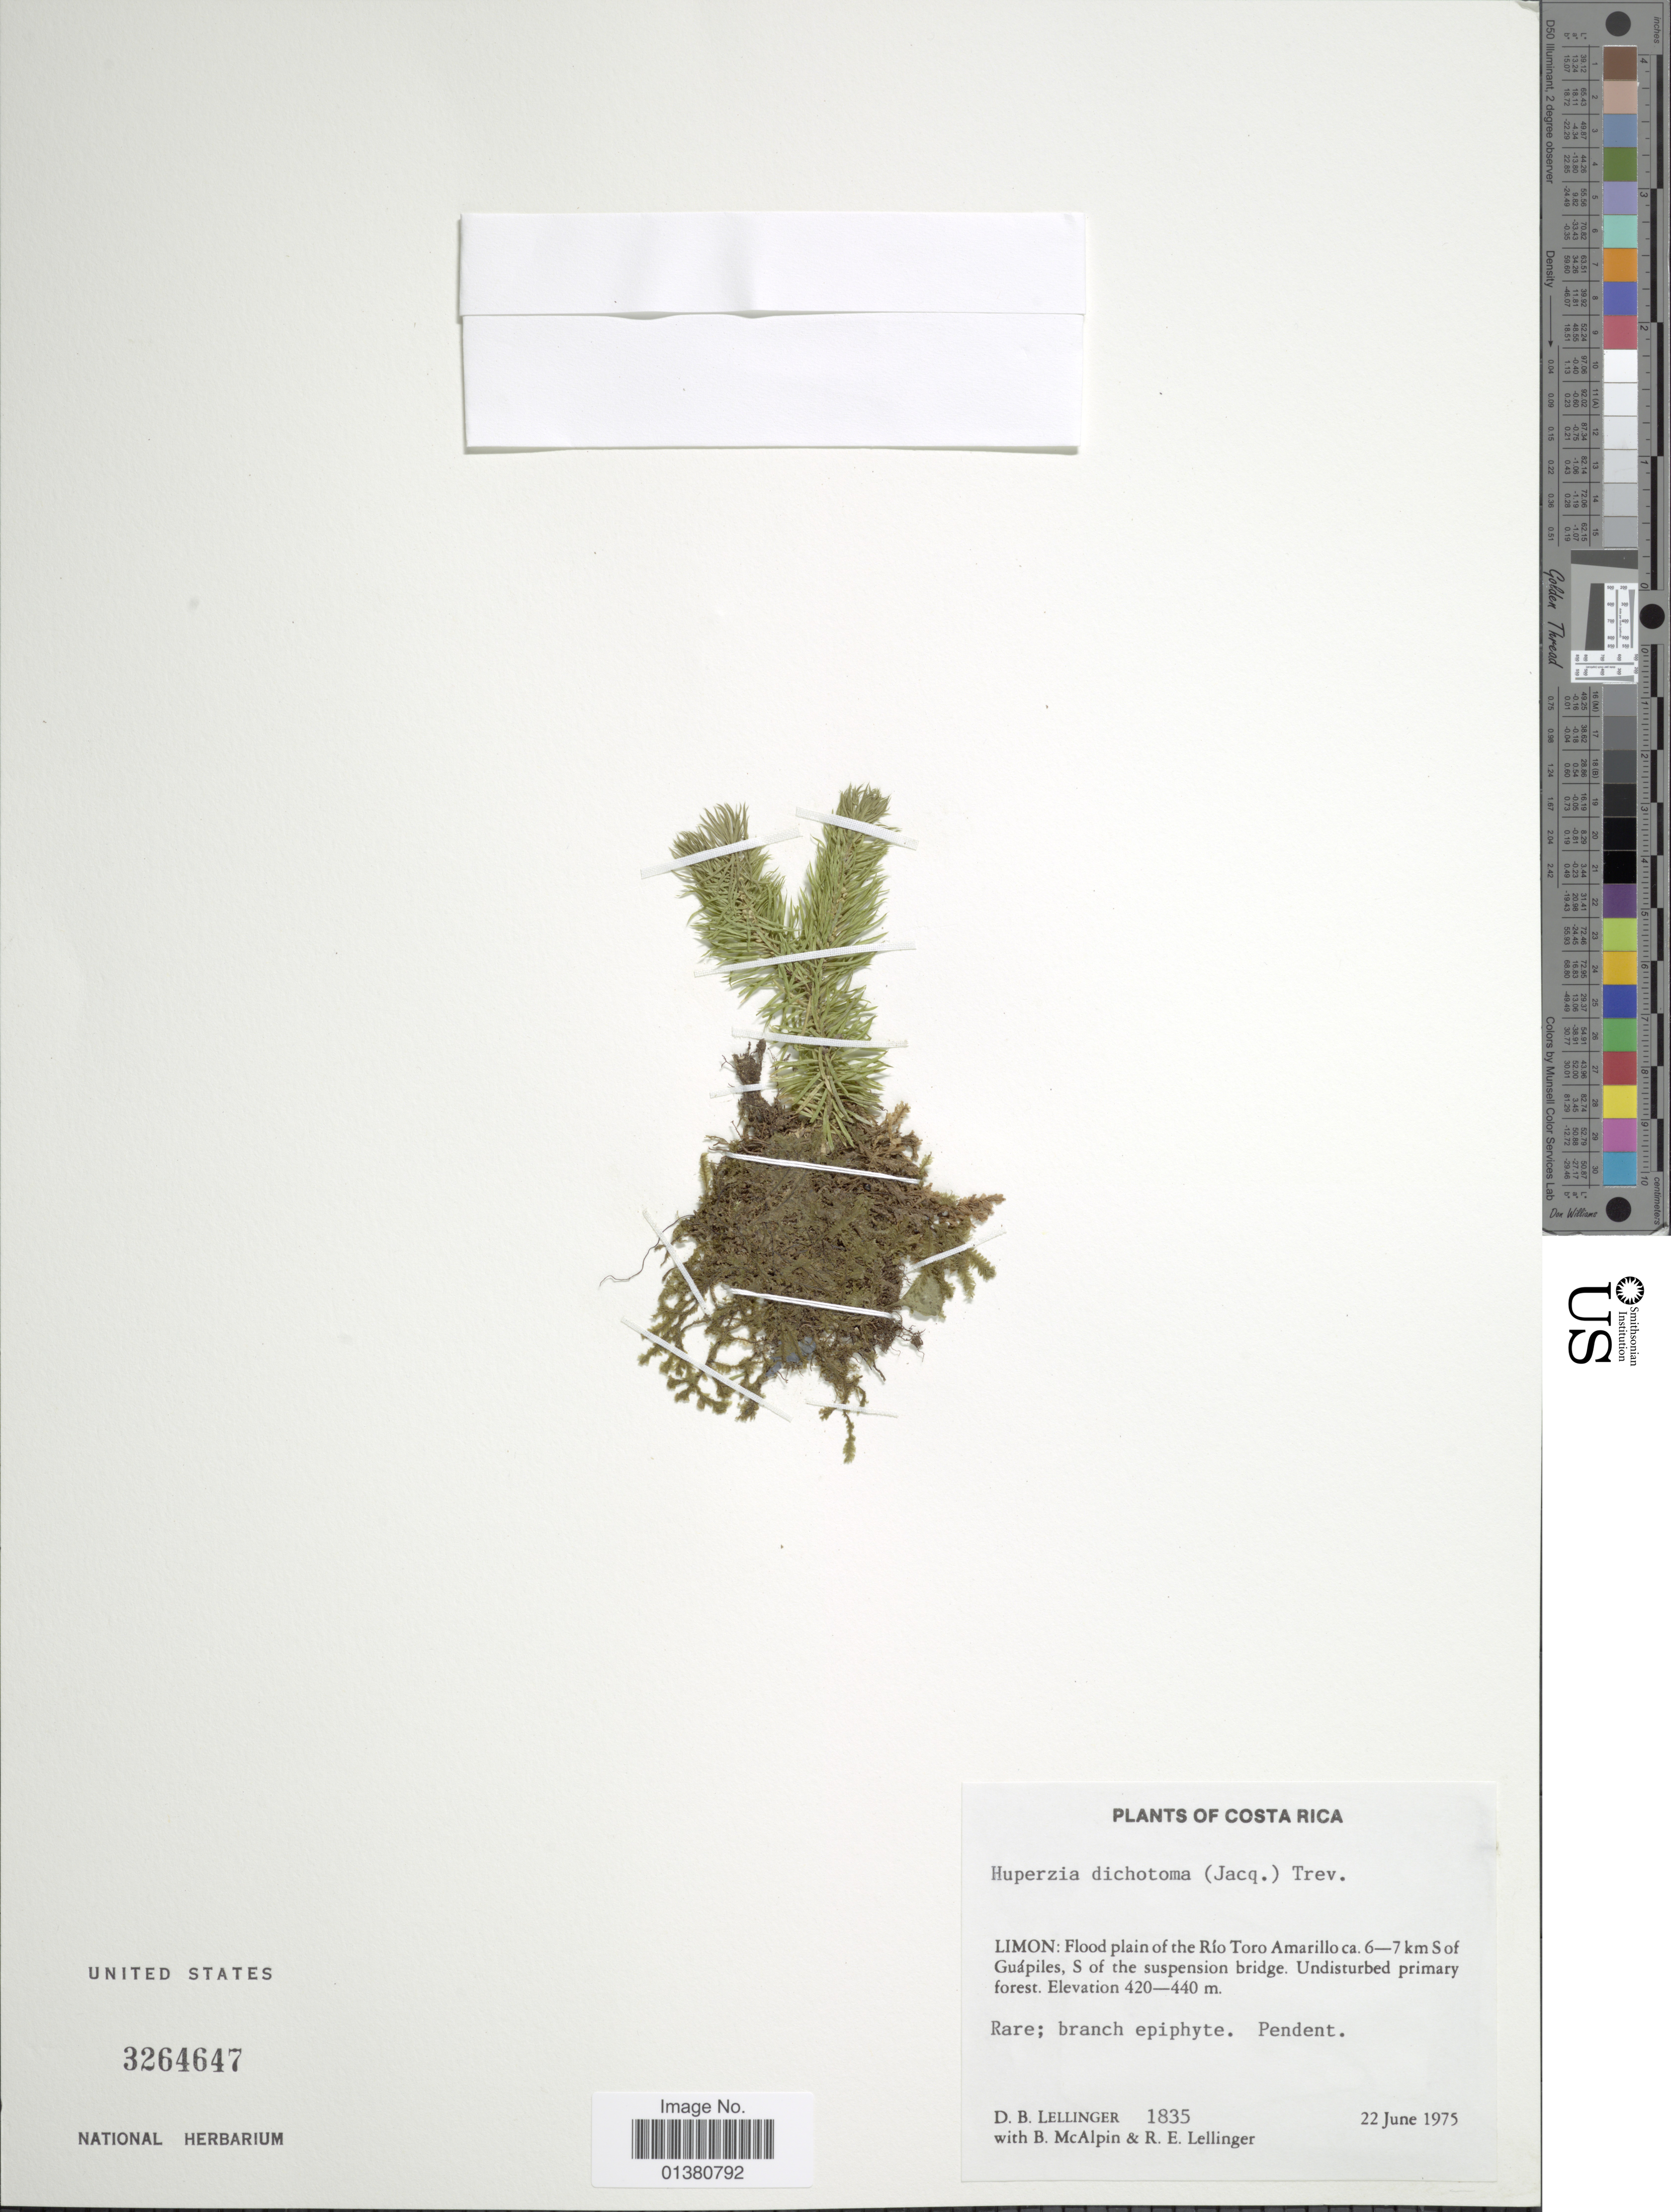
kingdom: Plantae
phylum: Tracheophyta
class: Lycopodiopsida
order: Lycopodiales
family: Lycopodiaceae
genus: Phlegmariurus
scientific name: Phlegmariurus dichotomus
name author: (Jacq.) W.H. Wagner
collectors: D. B. Lellinger, B. Mcalpin & R. E. Lellinger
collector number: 1835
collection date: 1975-06-22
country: Costa Rica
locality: Limon: Flood plain of the Río Toro Amarillos ca 6-7 km S of Guápiles, S of the suspenion bridge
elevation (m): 420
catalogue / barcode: US 3264647